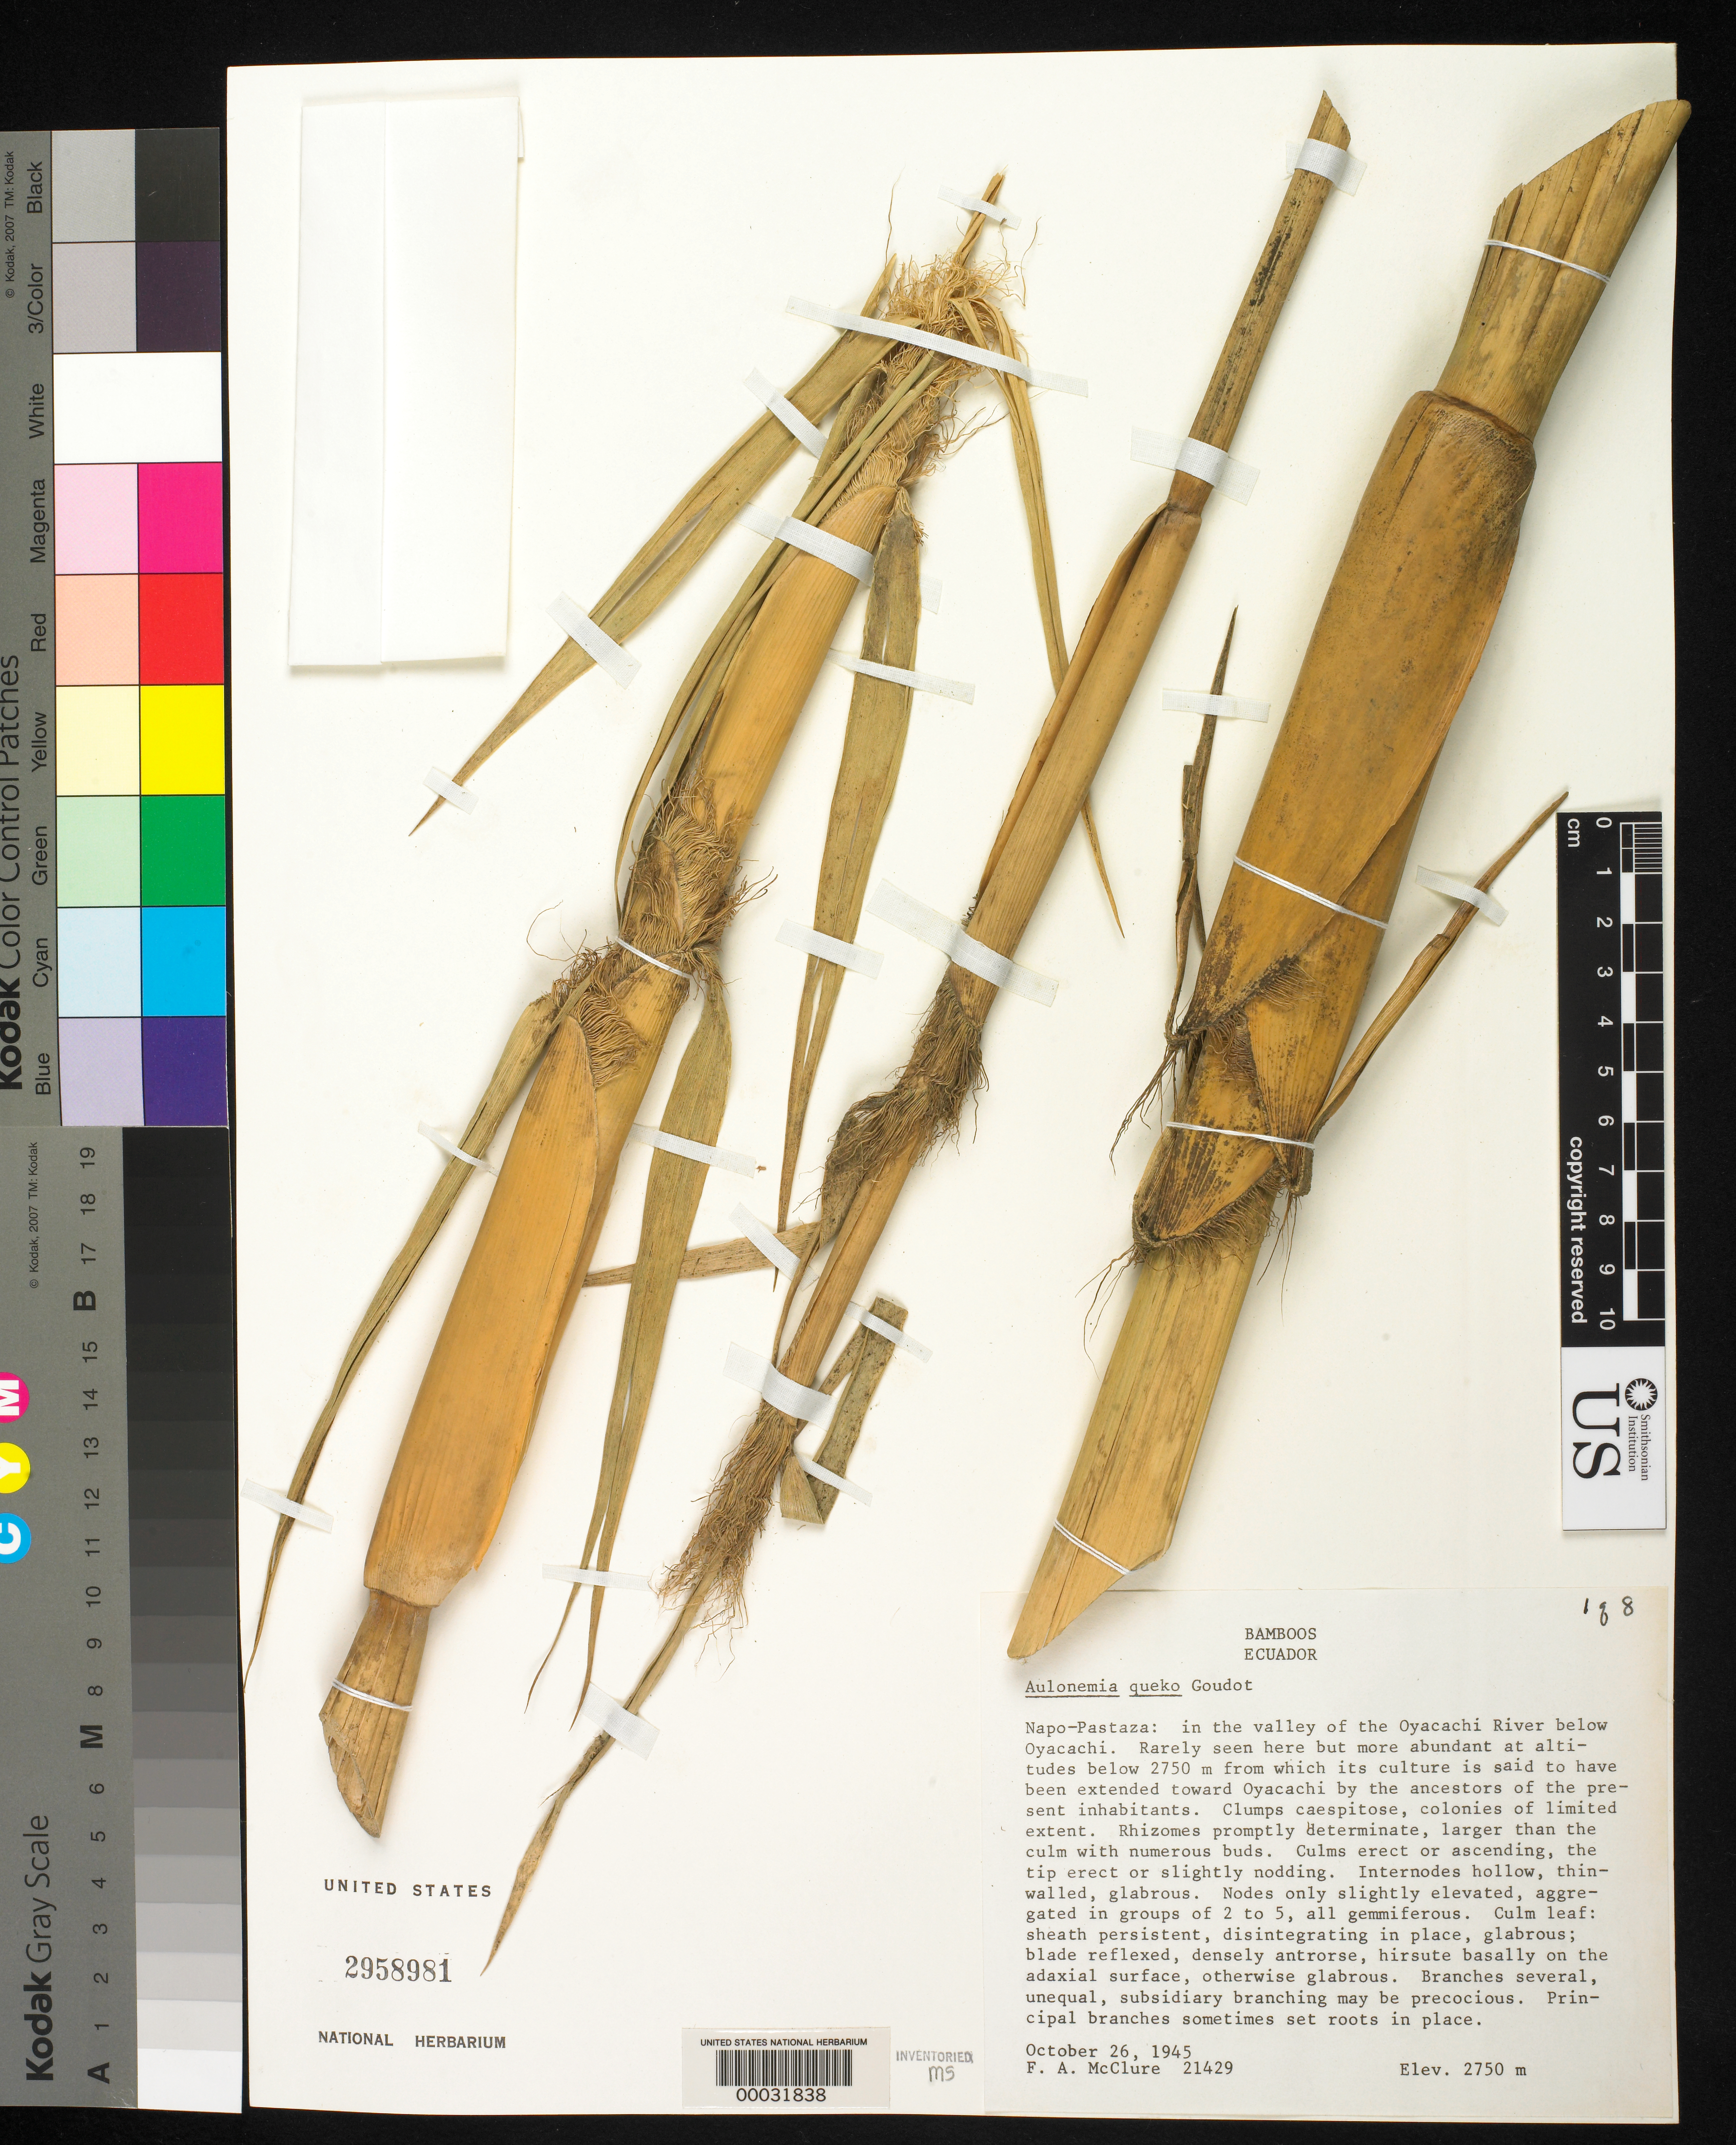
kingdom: Plantae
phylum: Tracheophyta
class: Liliopsida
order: Poales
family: Poaceae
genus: Aulonemia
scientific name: Aulonemia queko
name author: Goudot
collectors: F. A. McClure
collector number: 21429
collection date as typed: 26 Oct 1945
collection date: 1945-10-26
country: Ecuador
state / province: Napo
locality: Below oyacachi, Prov. of Napo-pastaza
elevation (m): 2750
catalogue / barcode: US 2958981